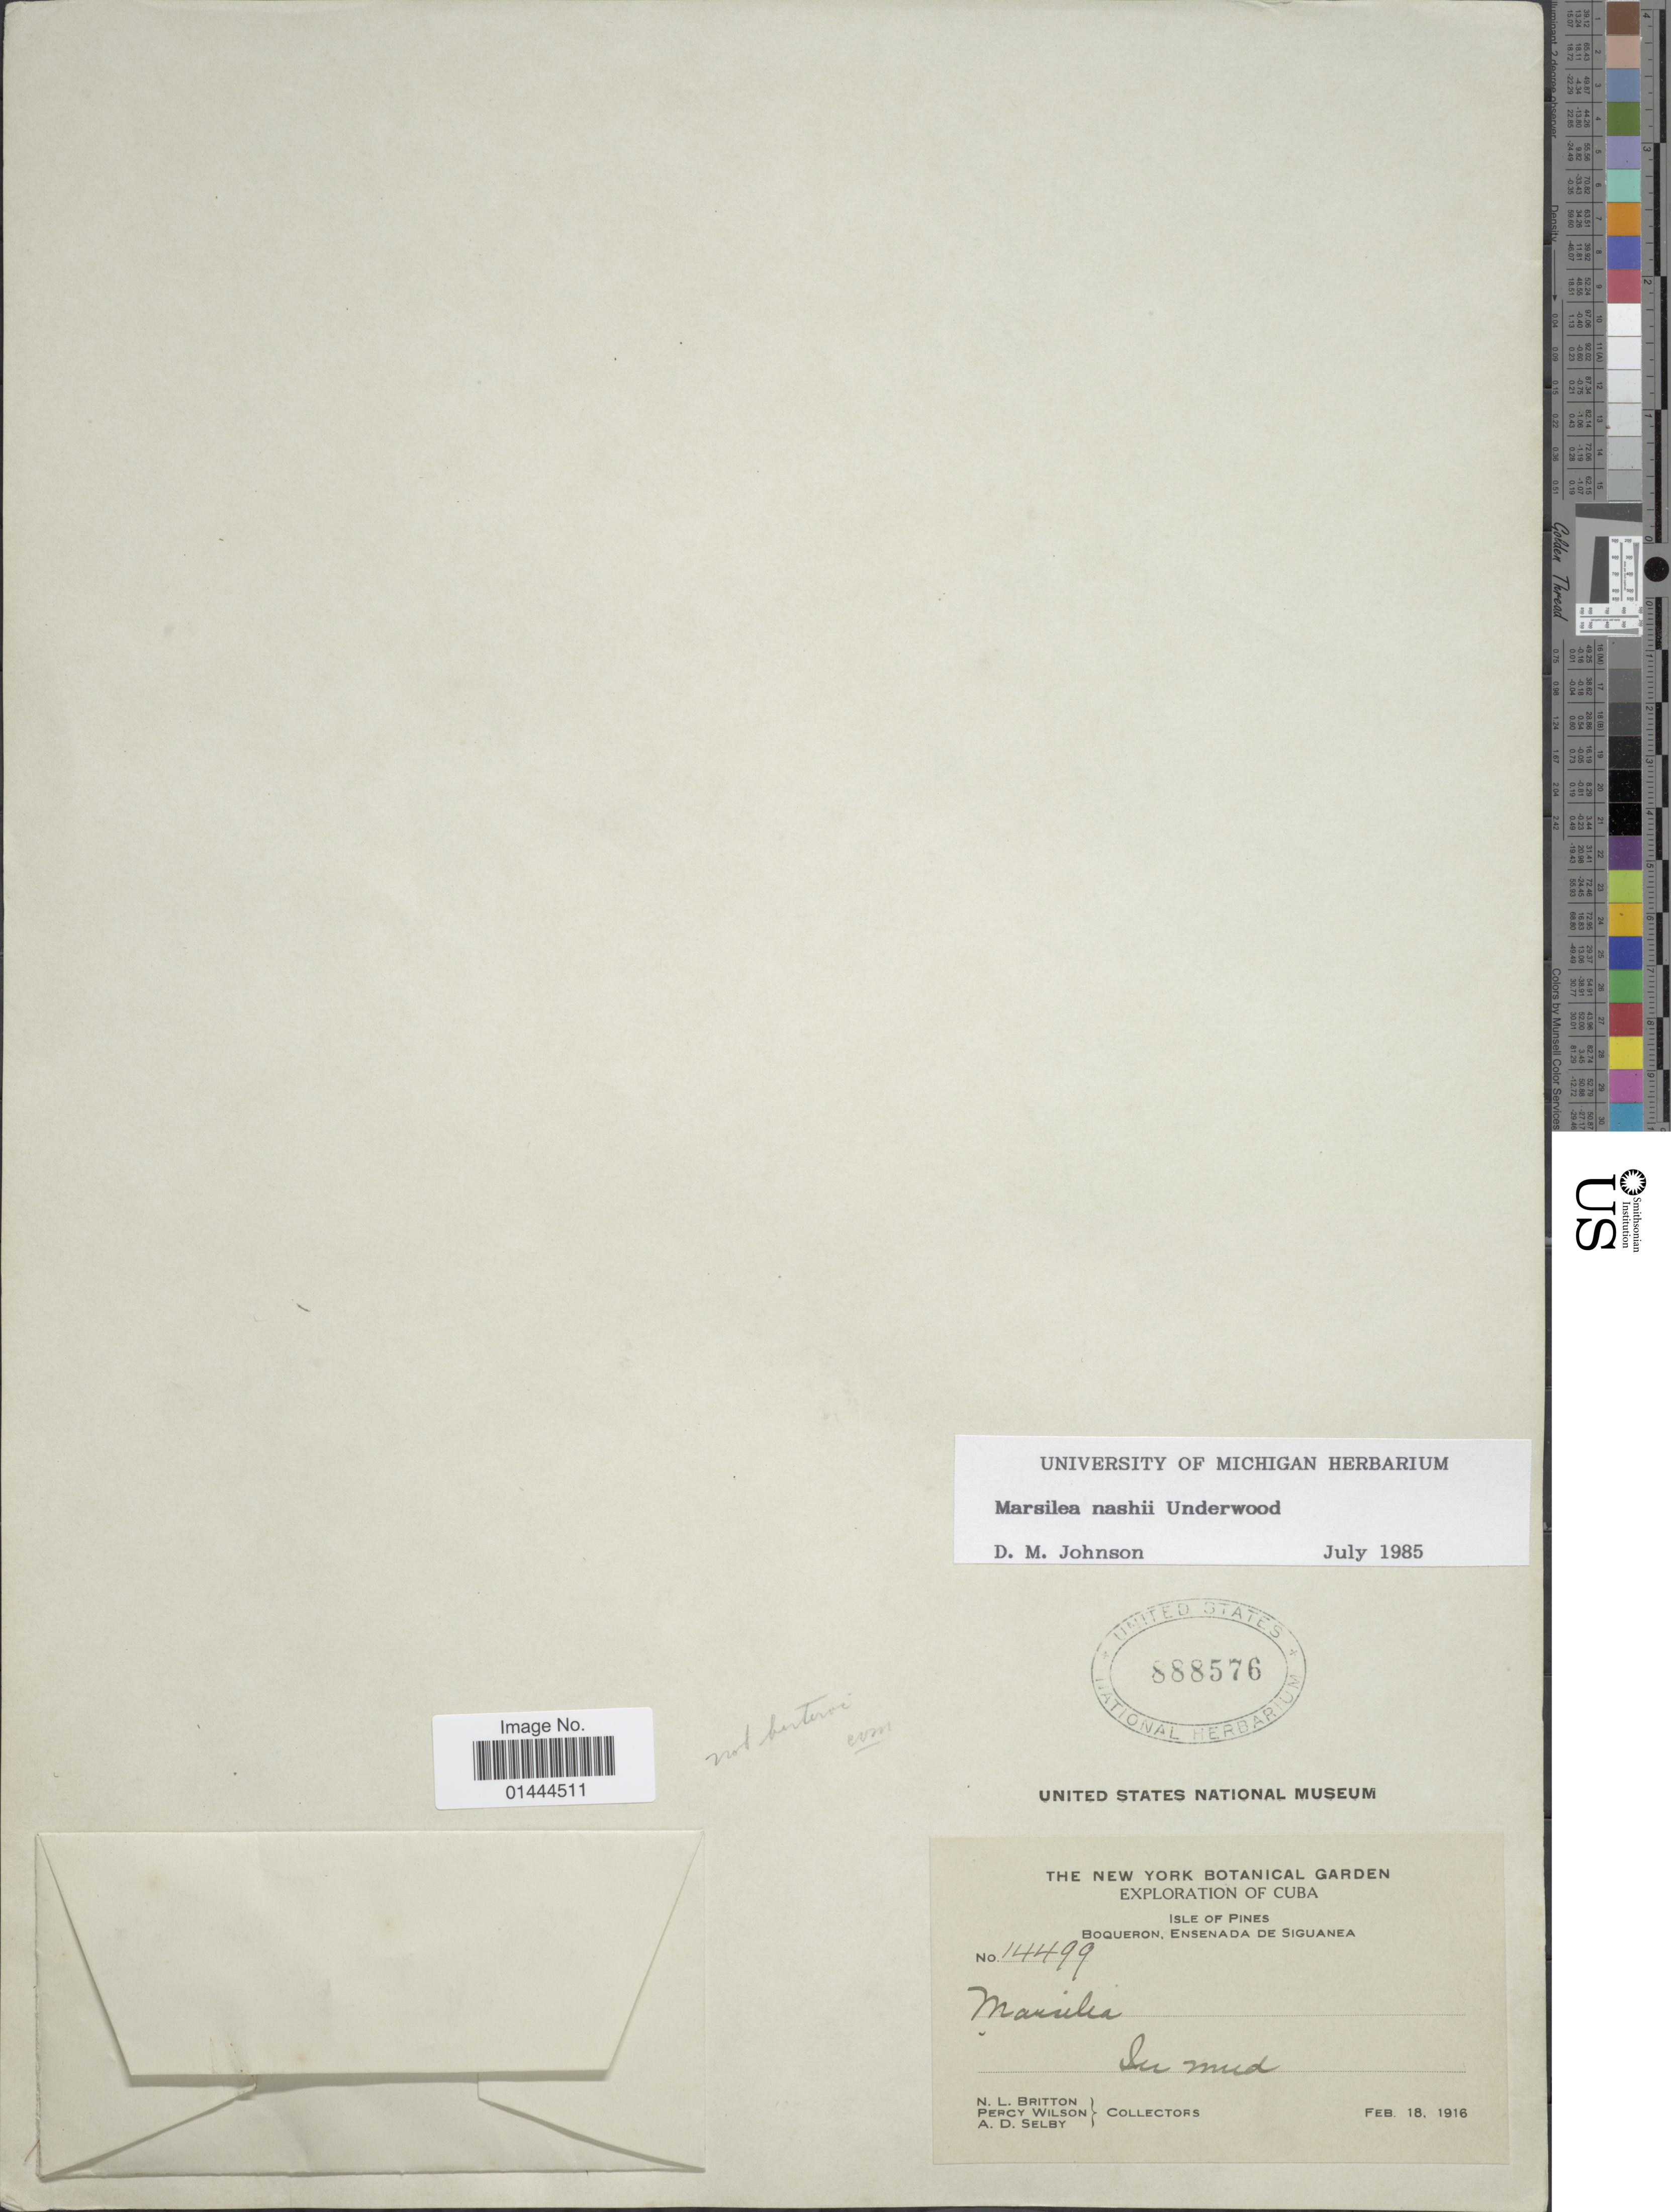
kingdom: Plantae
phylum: Tracheophyta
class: Polypodiopsida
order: Salviniales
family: Marsileaceae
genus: Marsilea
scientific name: Marsilea nashii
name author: Underw.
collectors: N. Britton, P. Wilson & A. Selby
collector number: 14499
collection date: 1916-02-18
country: Cuba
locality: Isle of Pines, Boqueron, Ensenada de Siguanea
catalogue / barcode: US 888576